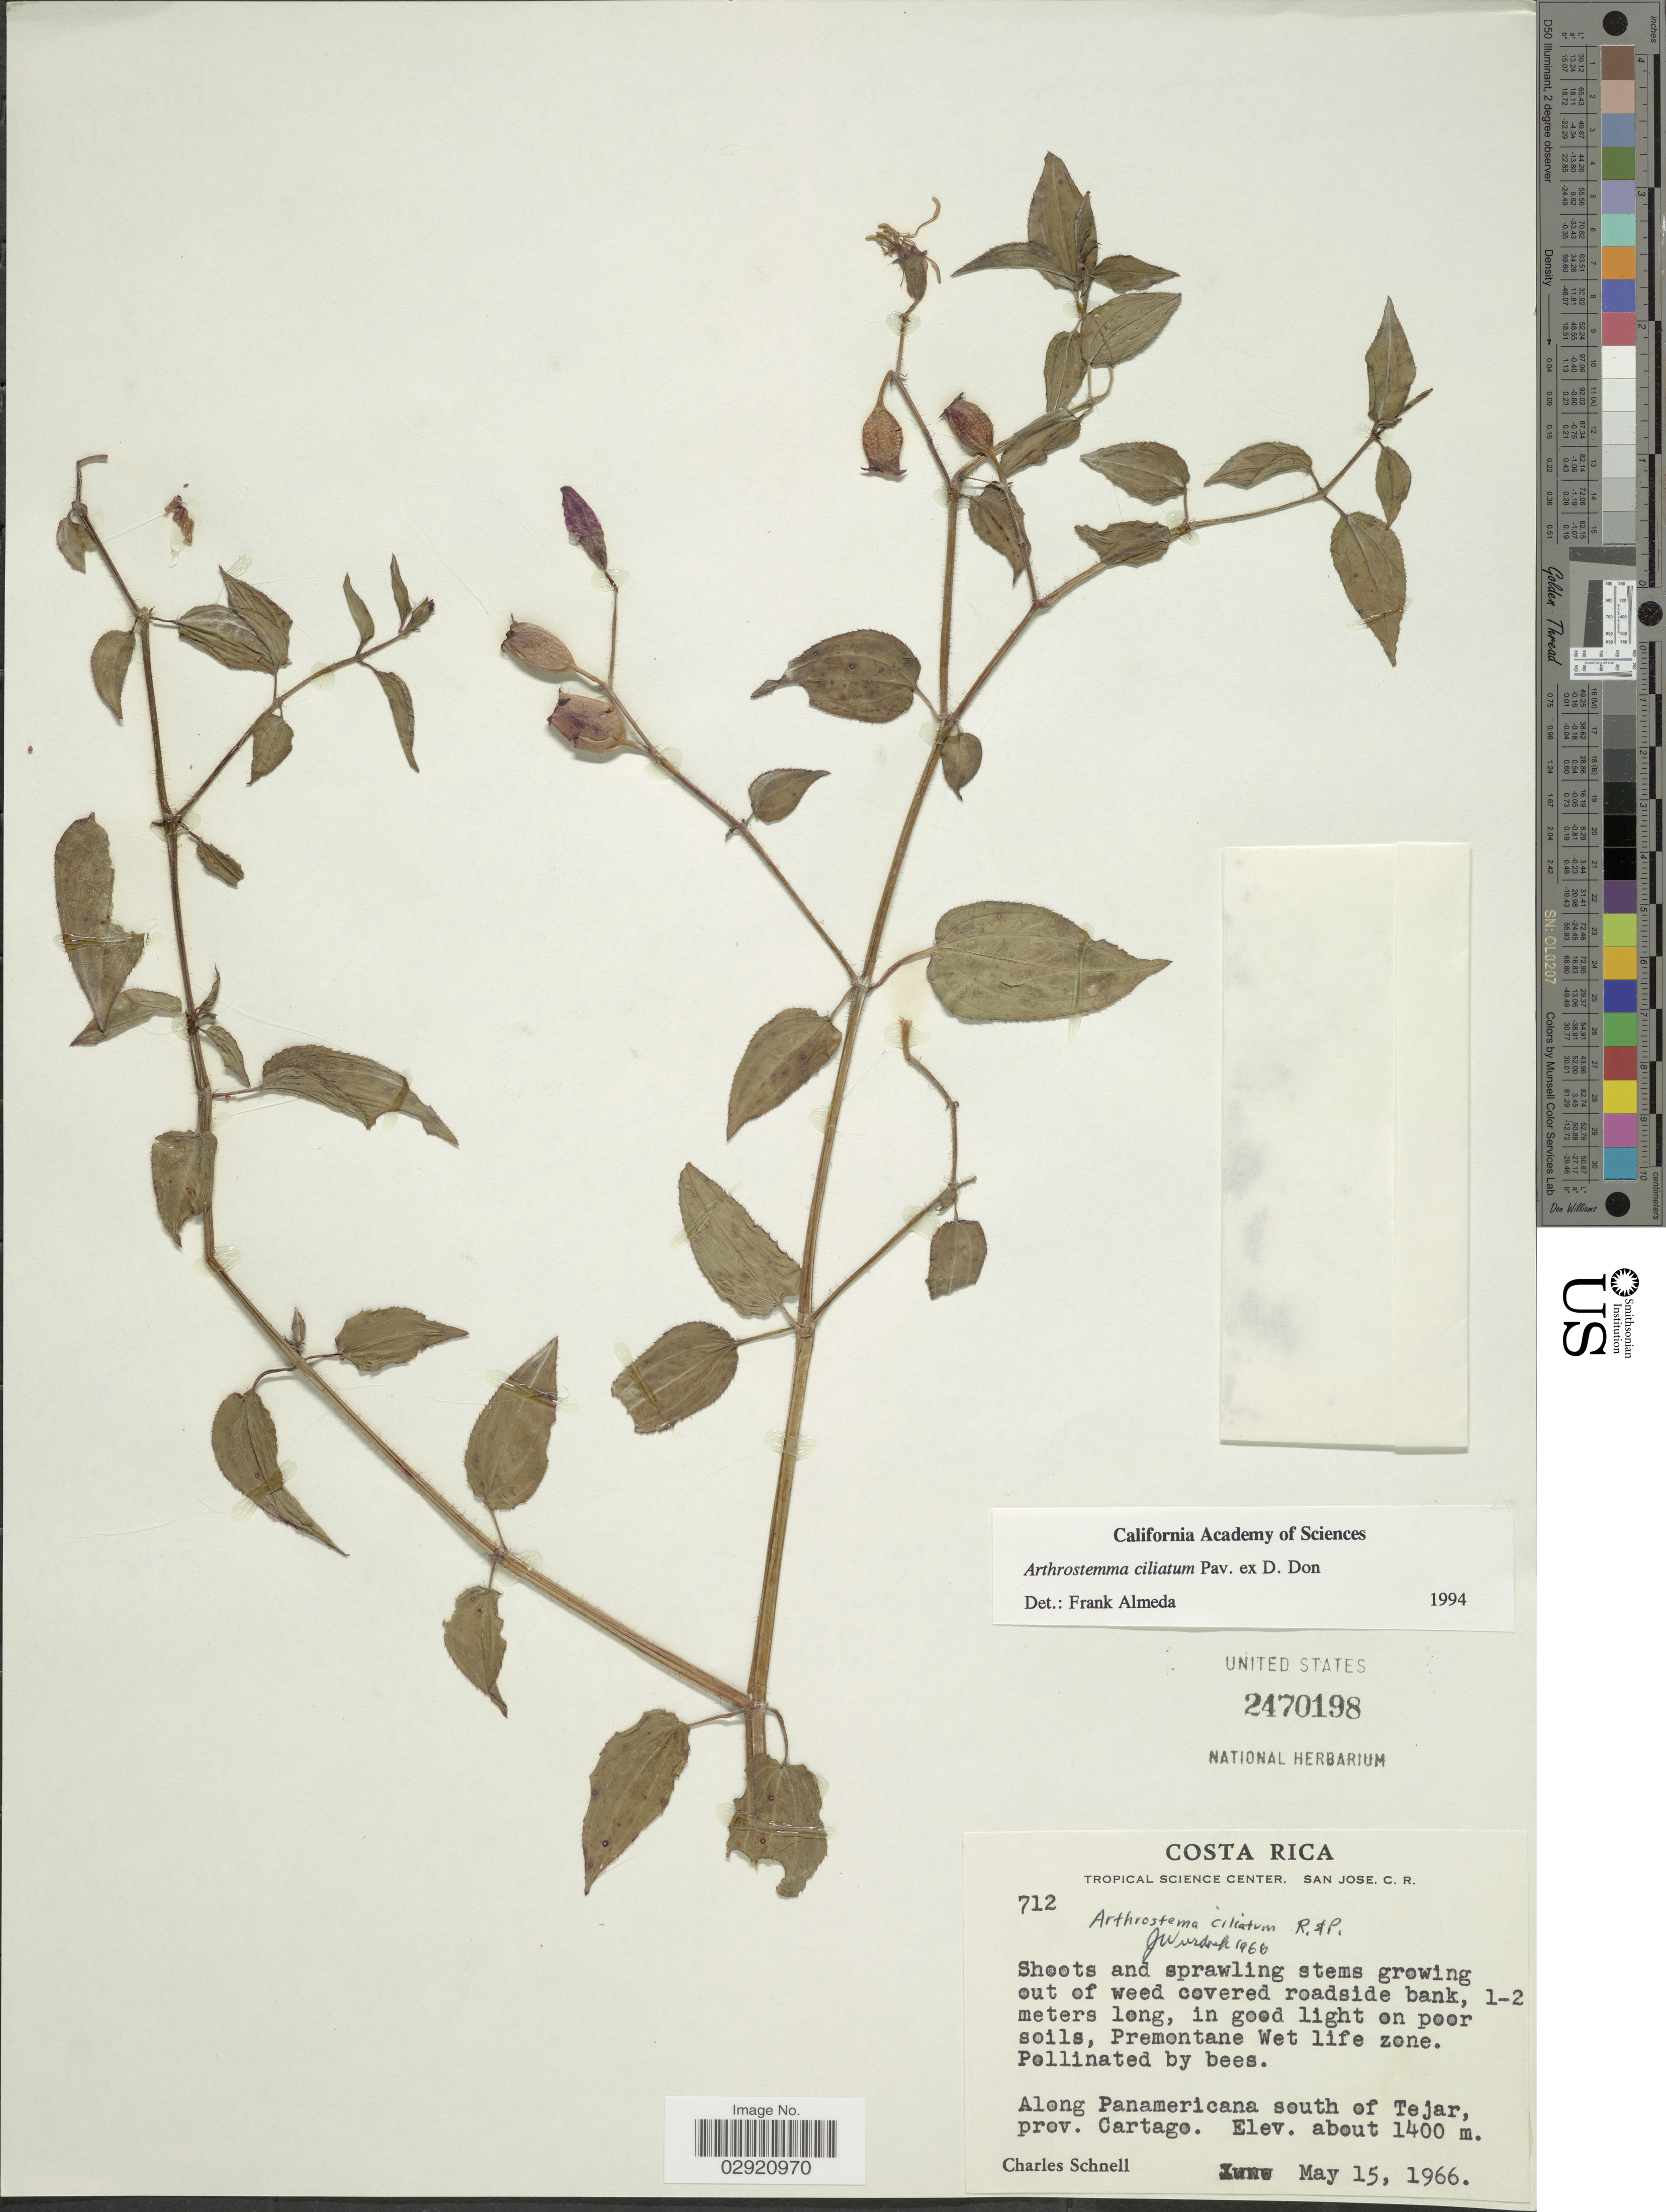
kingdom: Plantae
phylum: Tracheophyta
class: Magnoliopsida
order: Myrtales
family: Melastomataceae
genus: Arthrostemma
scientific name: Arthrostemma ciliatum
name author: Pav. ex D. Don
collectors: C. Schnell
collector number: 712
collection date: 1966-05-15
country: Costa Rica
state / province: Cartago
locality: Along Panamericana south of Tejar.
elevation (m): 1400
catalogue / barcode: US 2470198